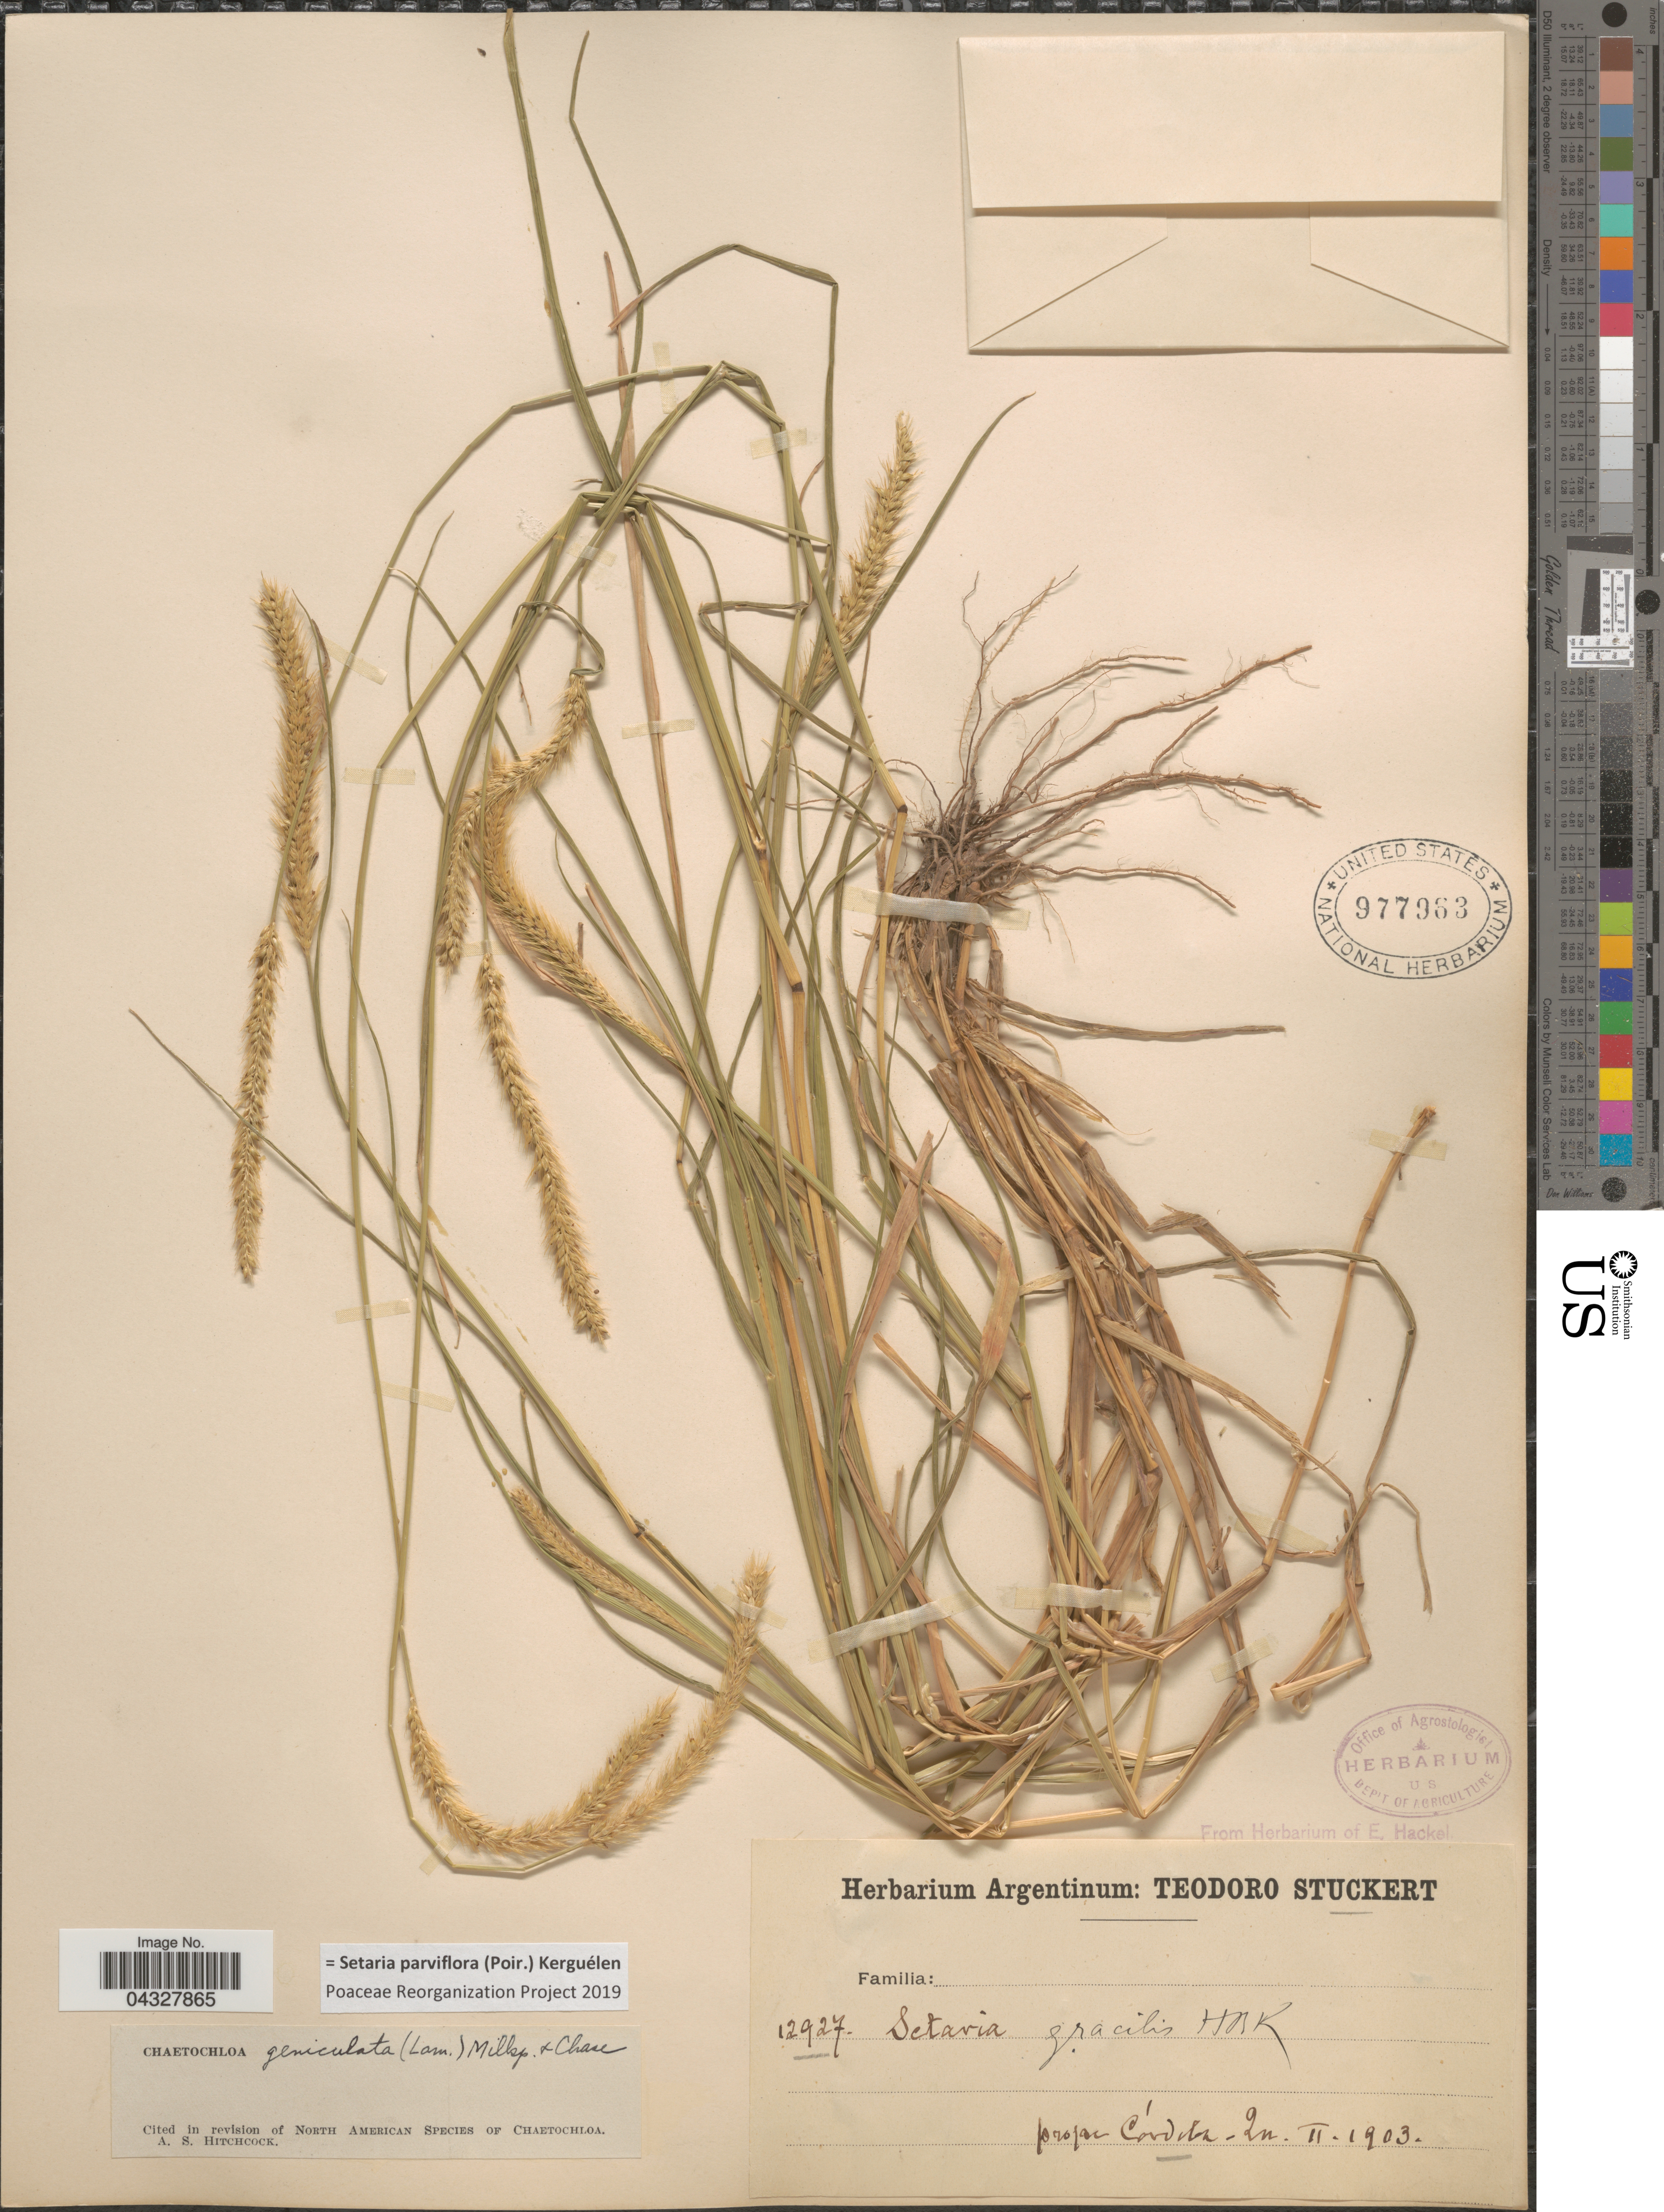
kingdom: Plantae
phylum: Tracheophyta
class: Liliopsida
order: Poales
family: Poaceae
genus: Setaria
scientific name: Setaria parviflora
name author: (Poir.) Kerguélen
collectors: T. Stuckert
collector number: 12927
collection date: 1903-02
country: Argentina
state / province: Cordoba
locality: Prope Córdoba.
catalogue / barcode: US 977963